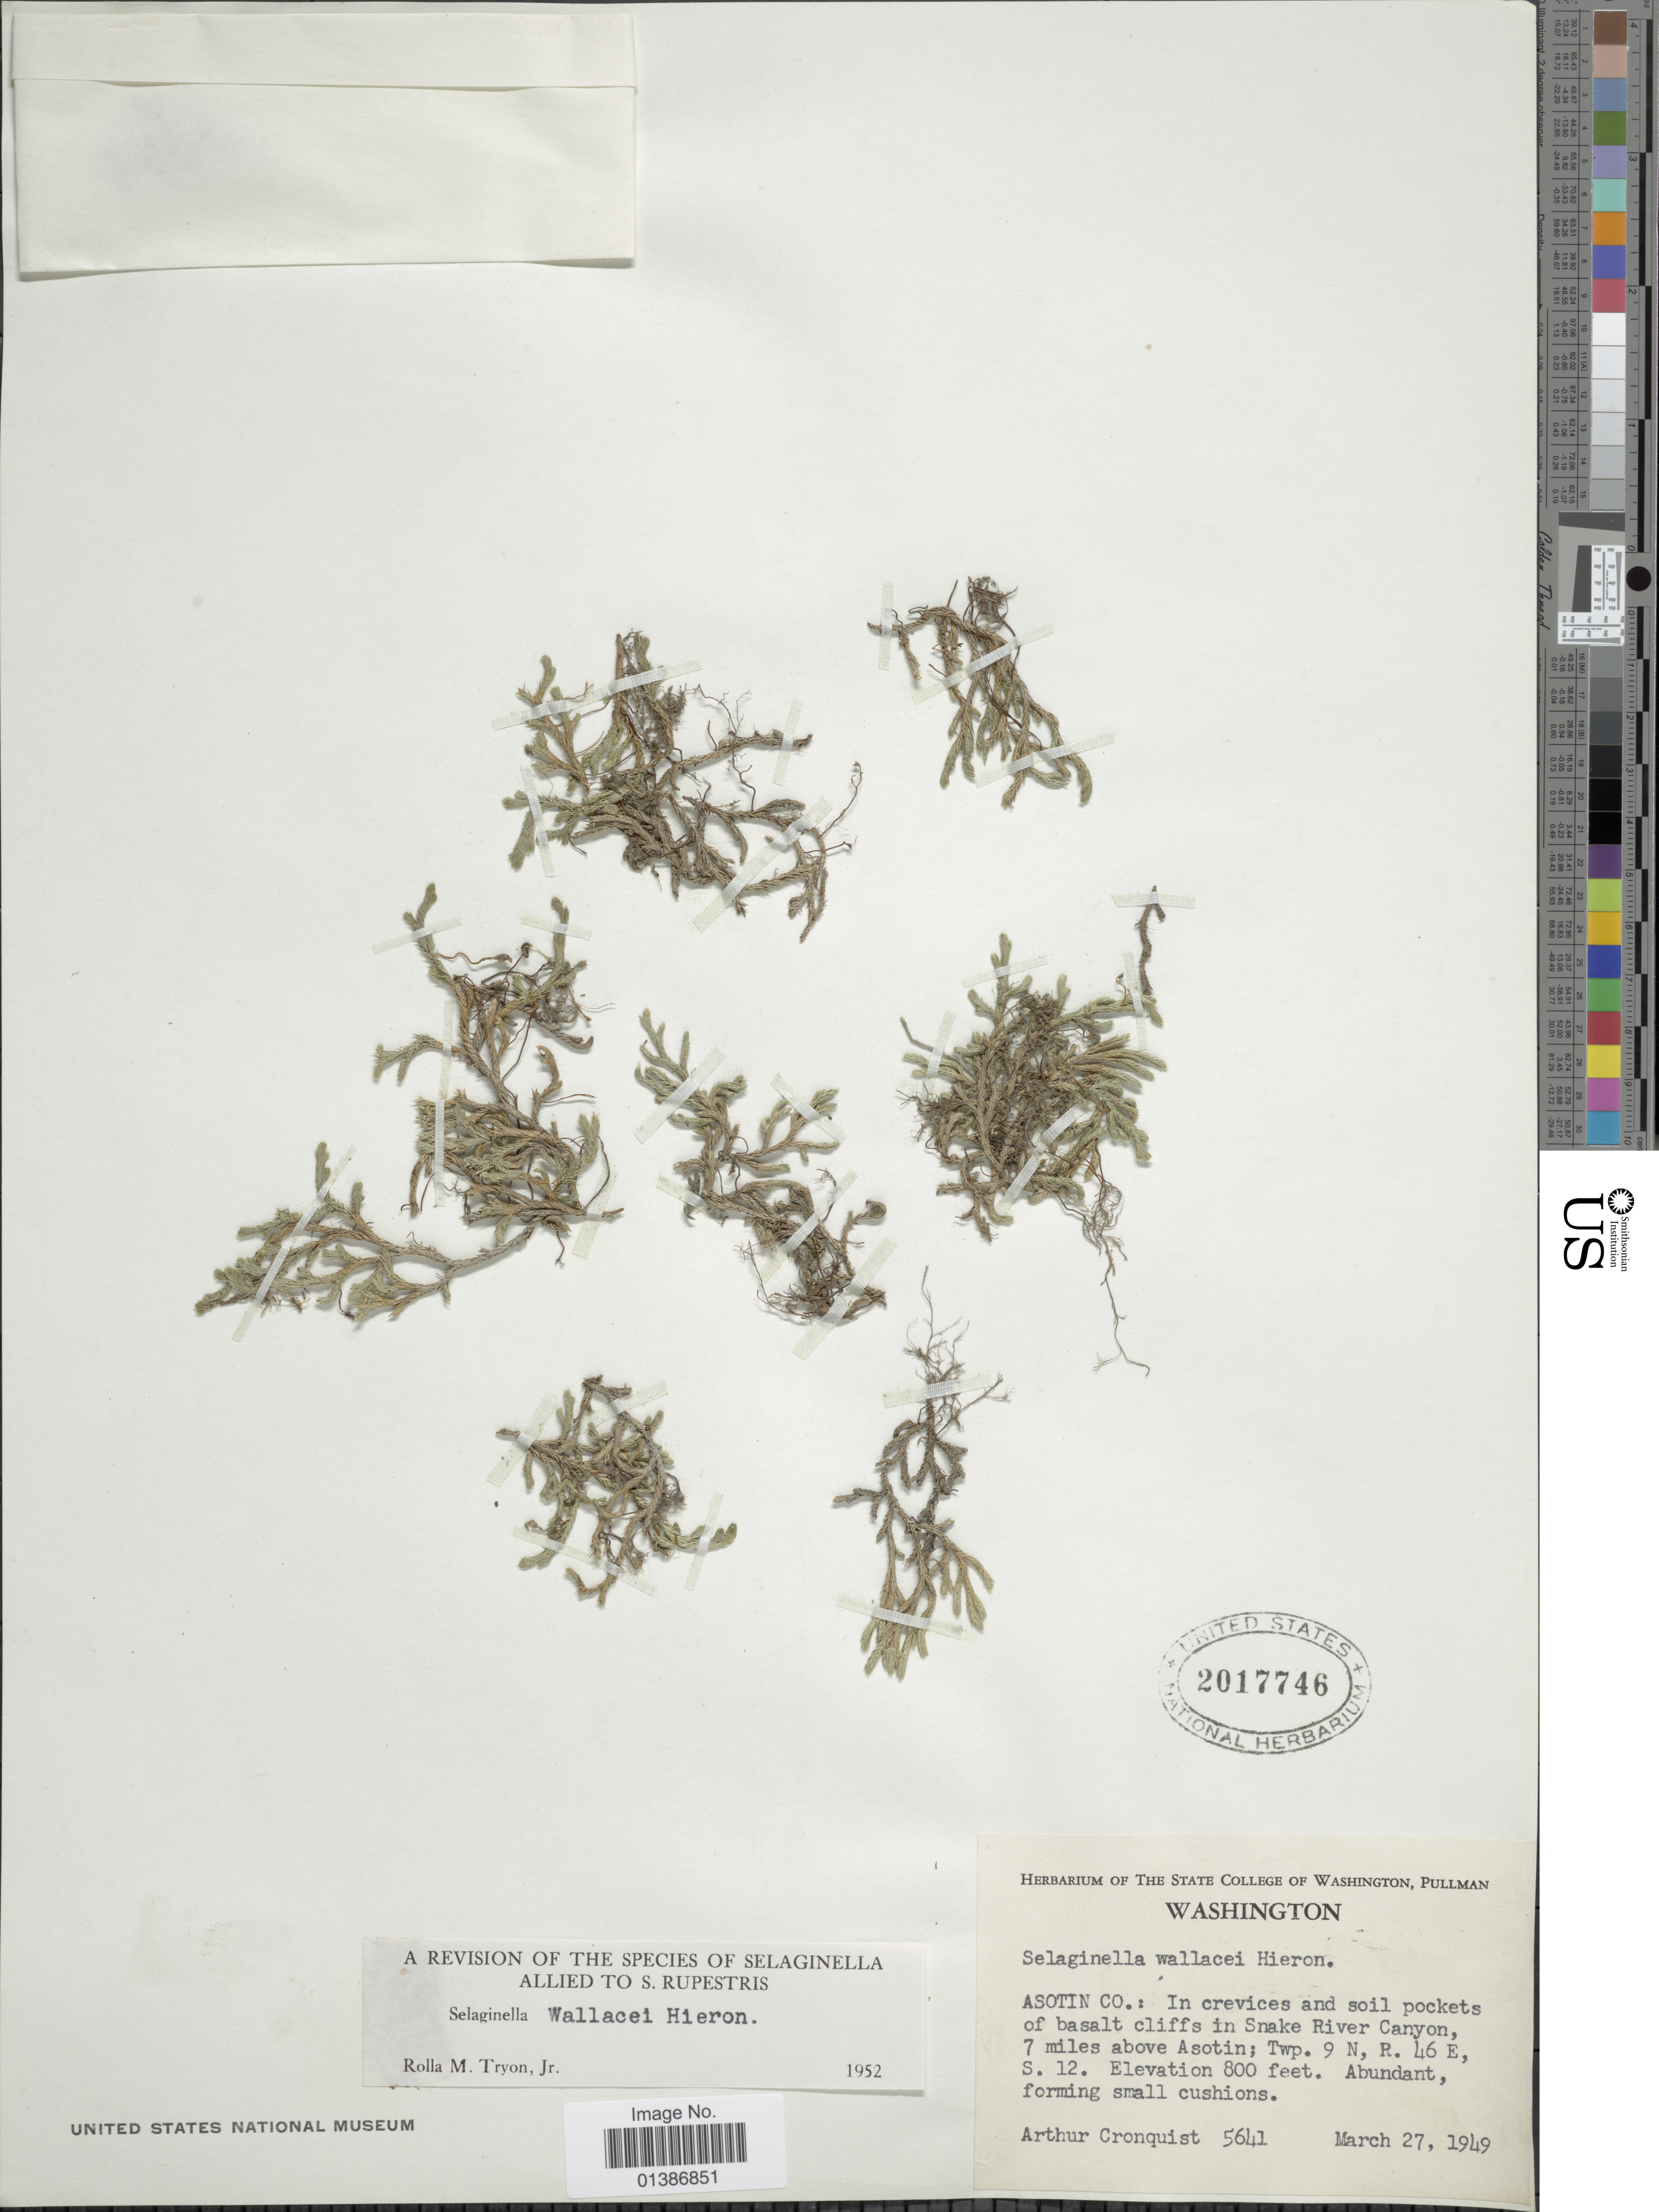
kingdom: Plantae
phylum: Tracheophyta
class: Lycopodiopsida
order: Selaginellales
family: Selaginellaceae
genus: Selaginella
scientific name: Selaginella wallacei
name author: Hieron.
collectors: A. J. Cronquist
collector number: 5641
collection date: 1949-03-27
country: United States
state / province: Washington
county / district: Asotin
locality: Asotin Co.: In crevices and soil pockets of basalt cliffs in Snake River Canyon, 7 miles above Asotin; Twp. 9 N, R. 46 E, S. 12.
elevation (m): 244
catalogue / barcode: US 2017746